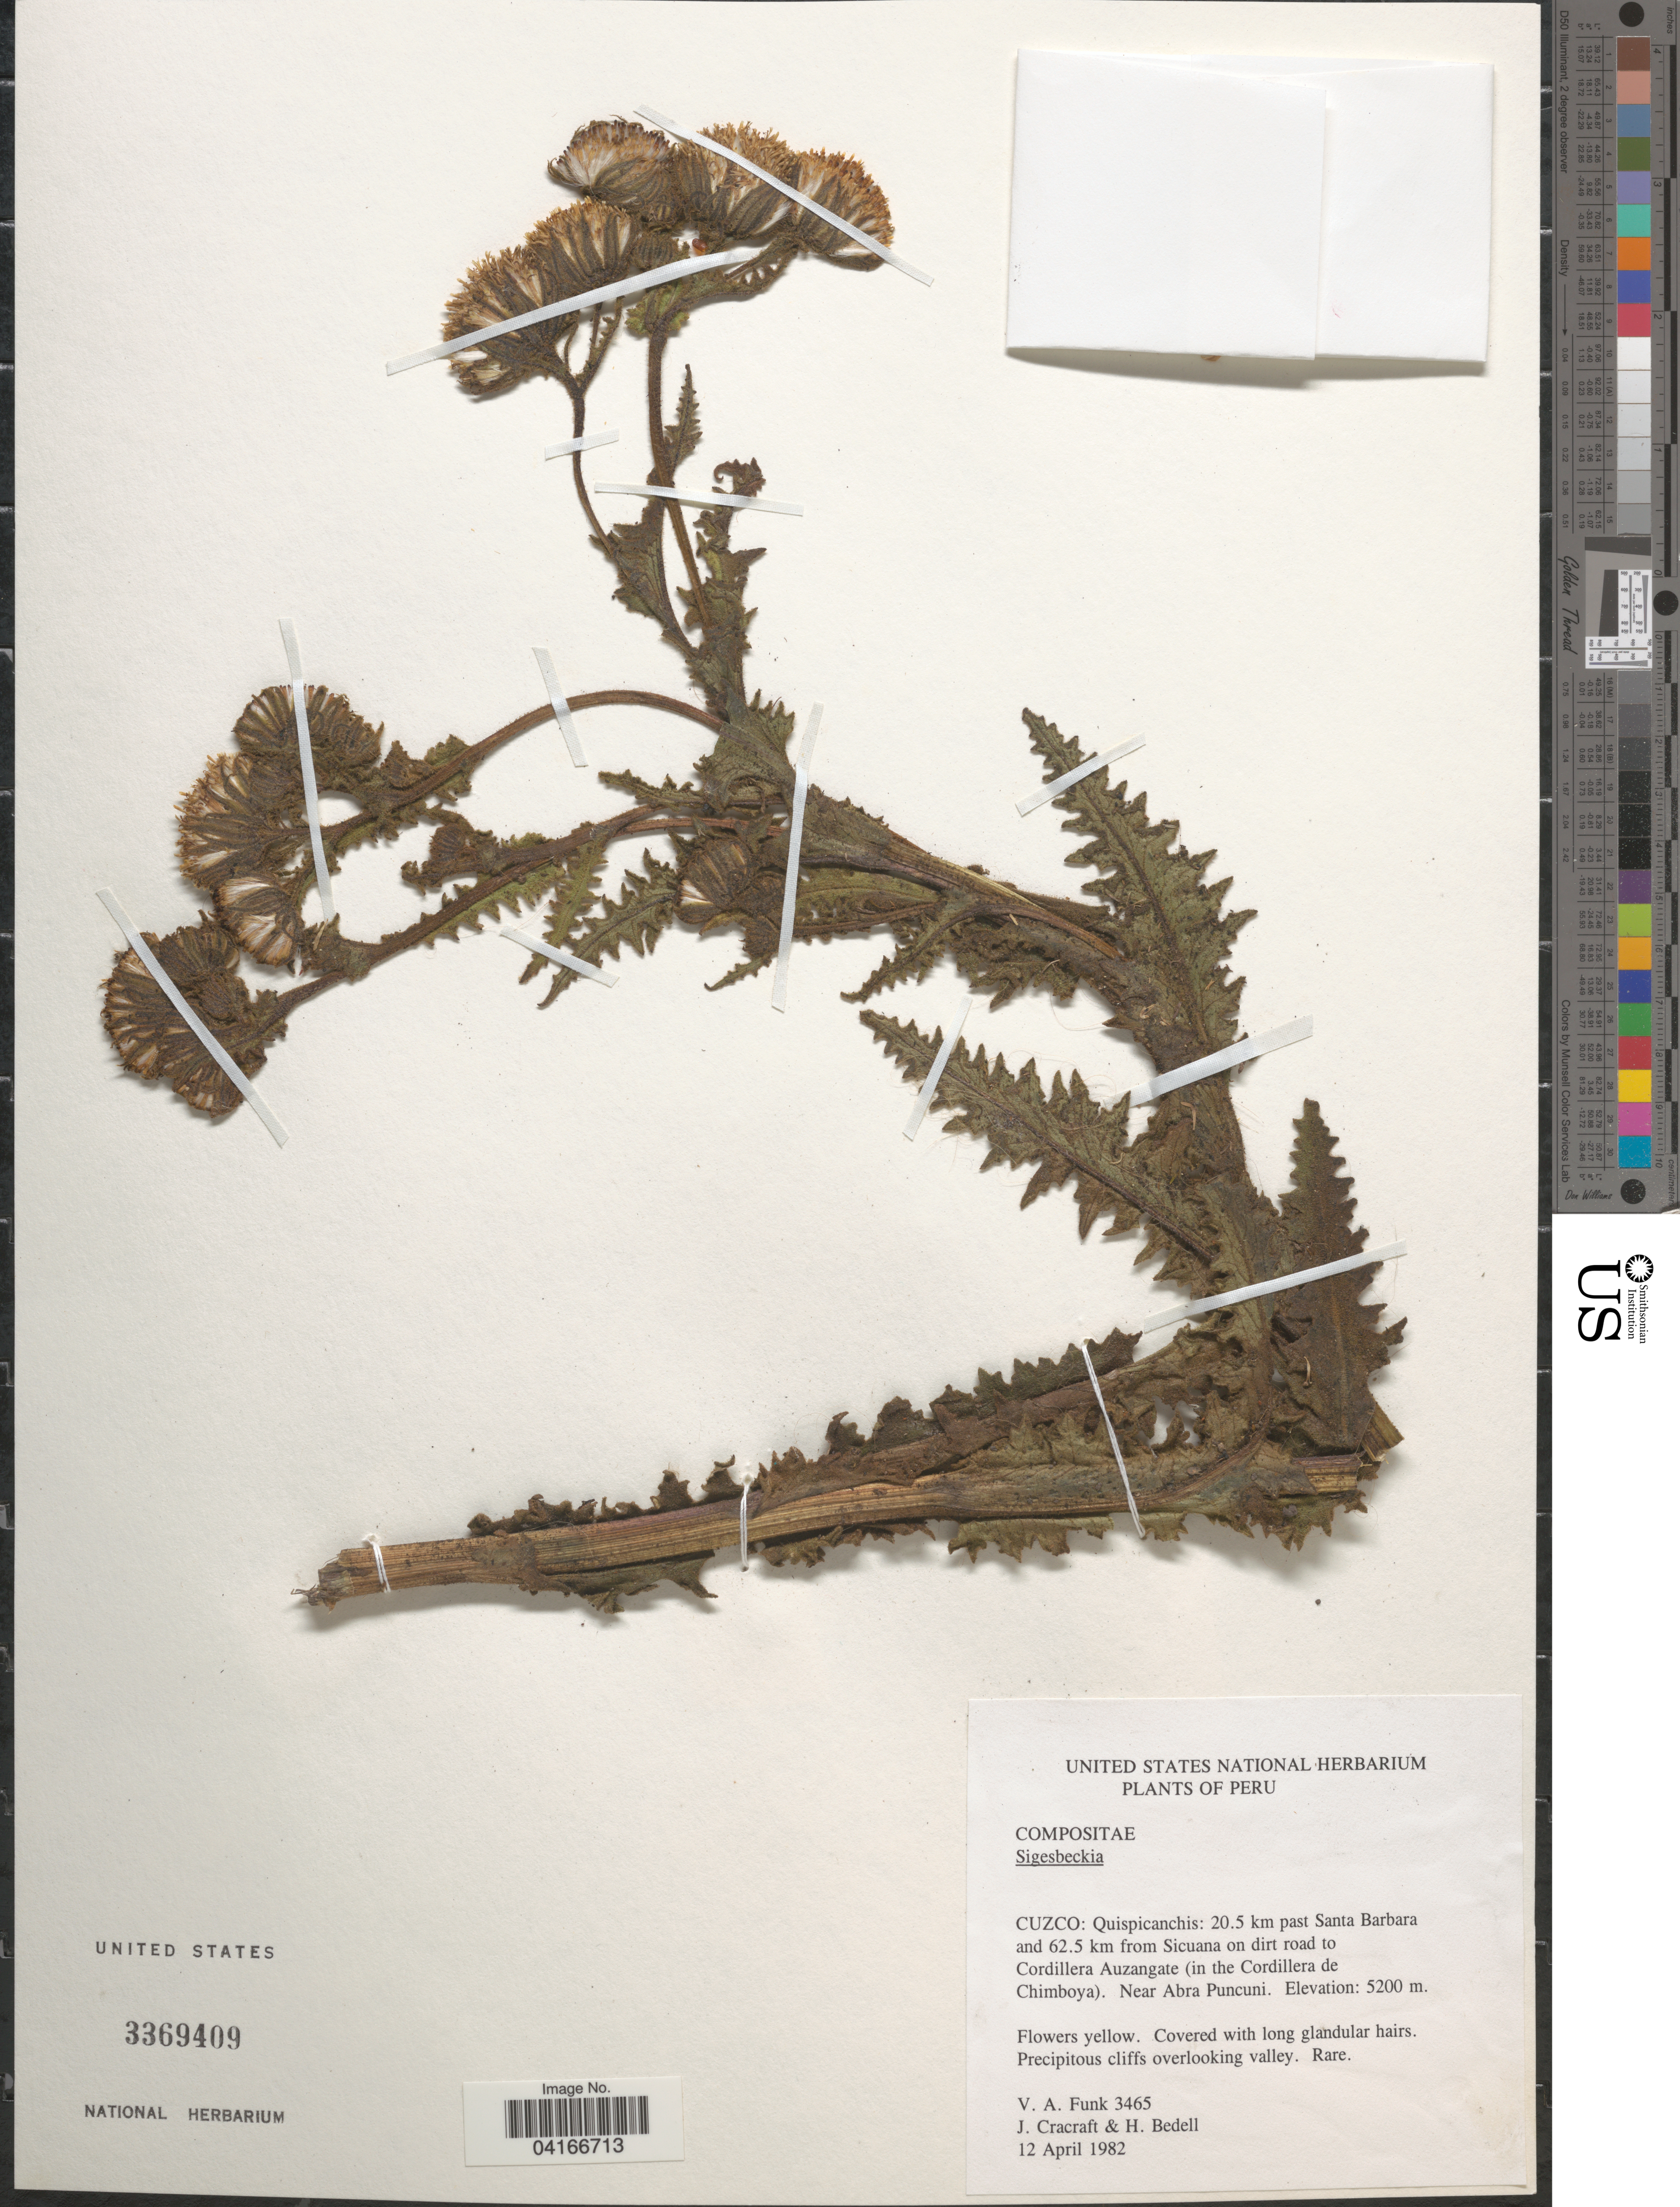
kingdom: Plantae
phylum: Tracheophyta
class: Magnoliopsida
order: Asterales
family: Asteraceae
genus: Sigesbeckia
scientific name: Sigesbeckia sp.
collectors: V. Funk, J. L. Cracraft & H. Bedell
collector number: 3465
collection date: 1982-04-12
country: Peru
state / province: Cusco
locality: Cuzco: Quispicanchis: 20.5 km past Santa Barbara and 62.5 km from Sicuana on dirt road to Cordillera Auzangate (in the Cordillera de Chimboya). Near Abra Puncuni.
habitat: Precipitous cliffs overlooking valley.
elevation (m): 5200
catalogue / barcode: US 3369409